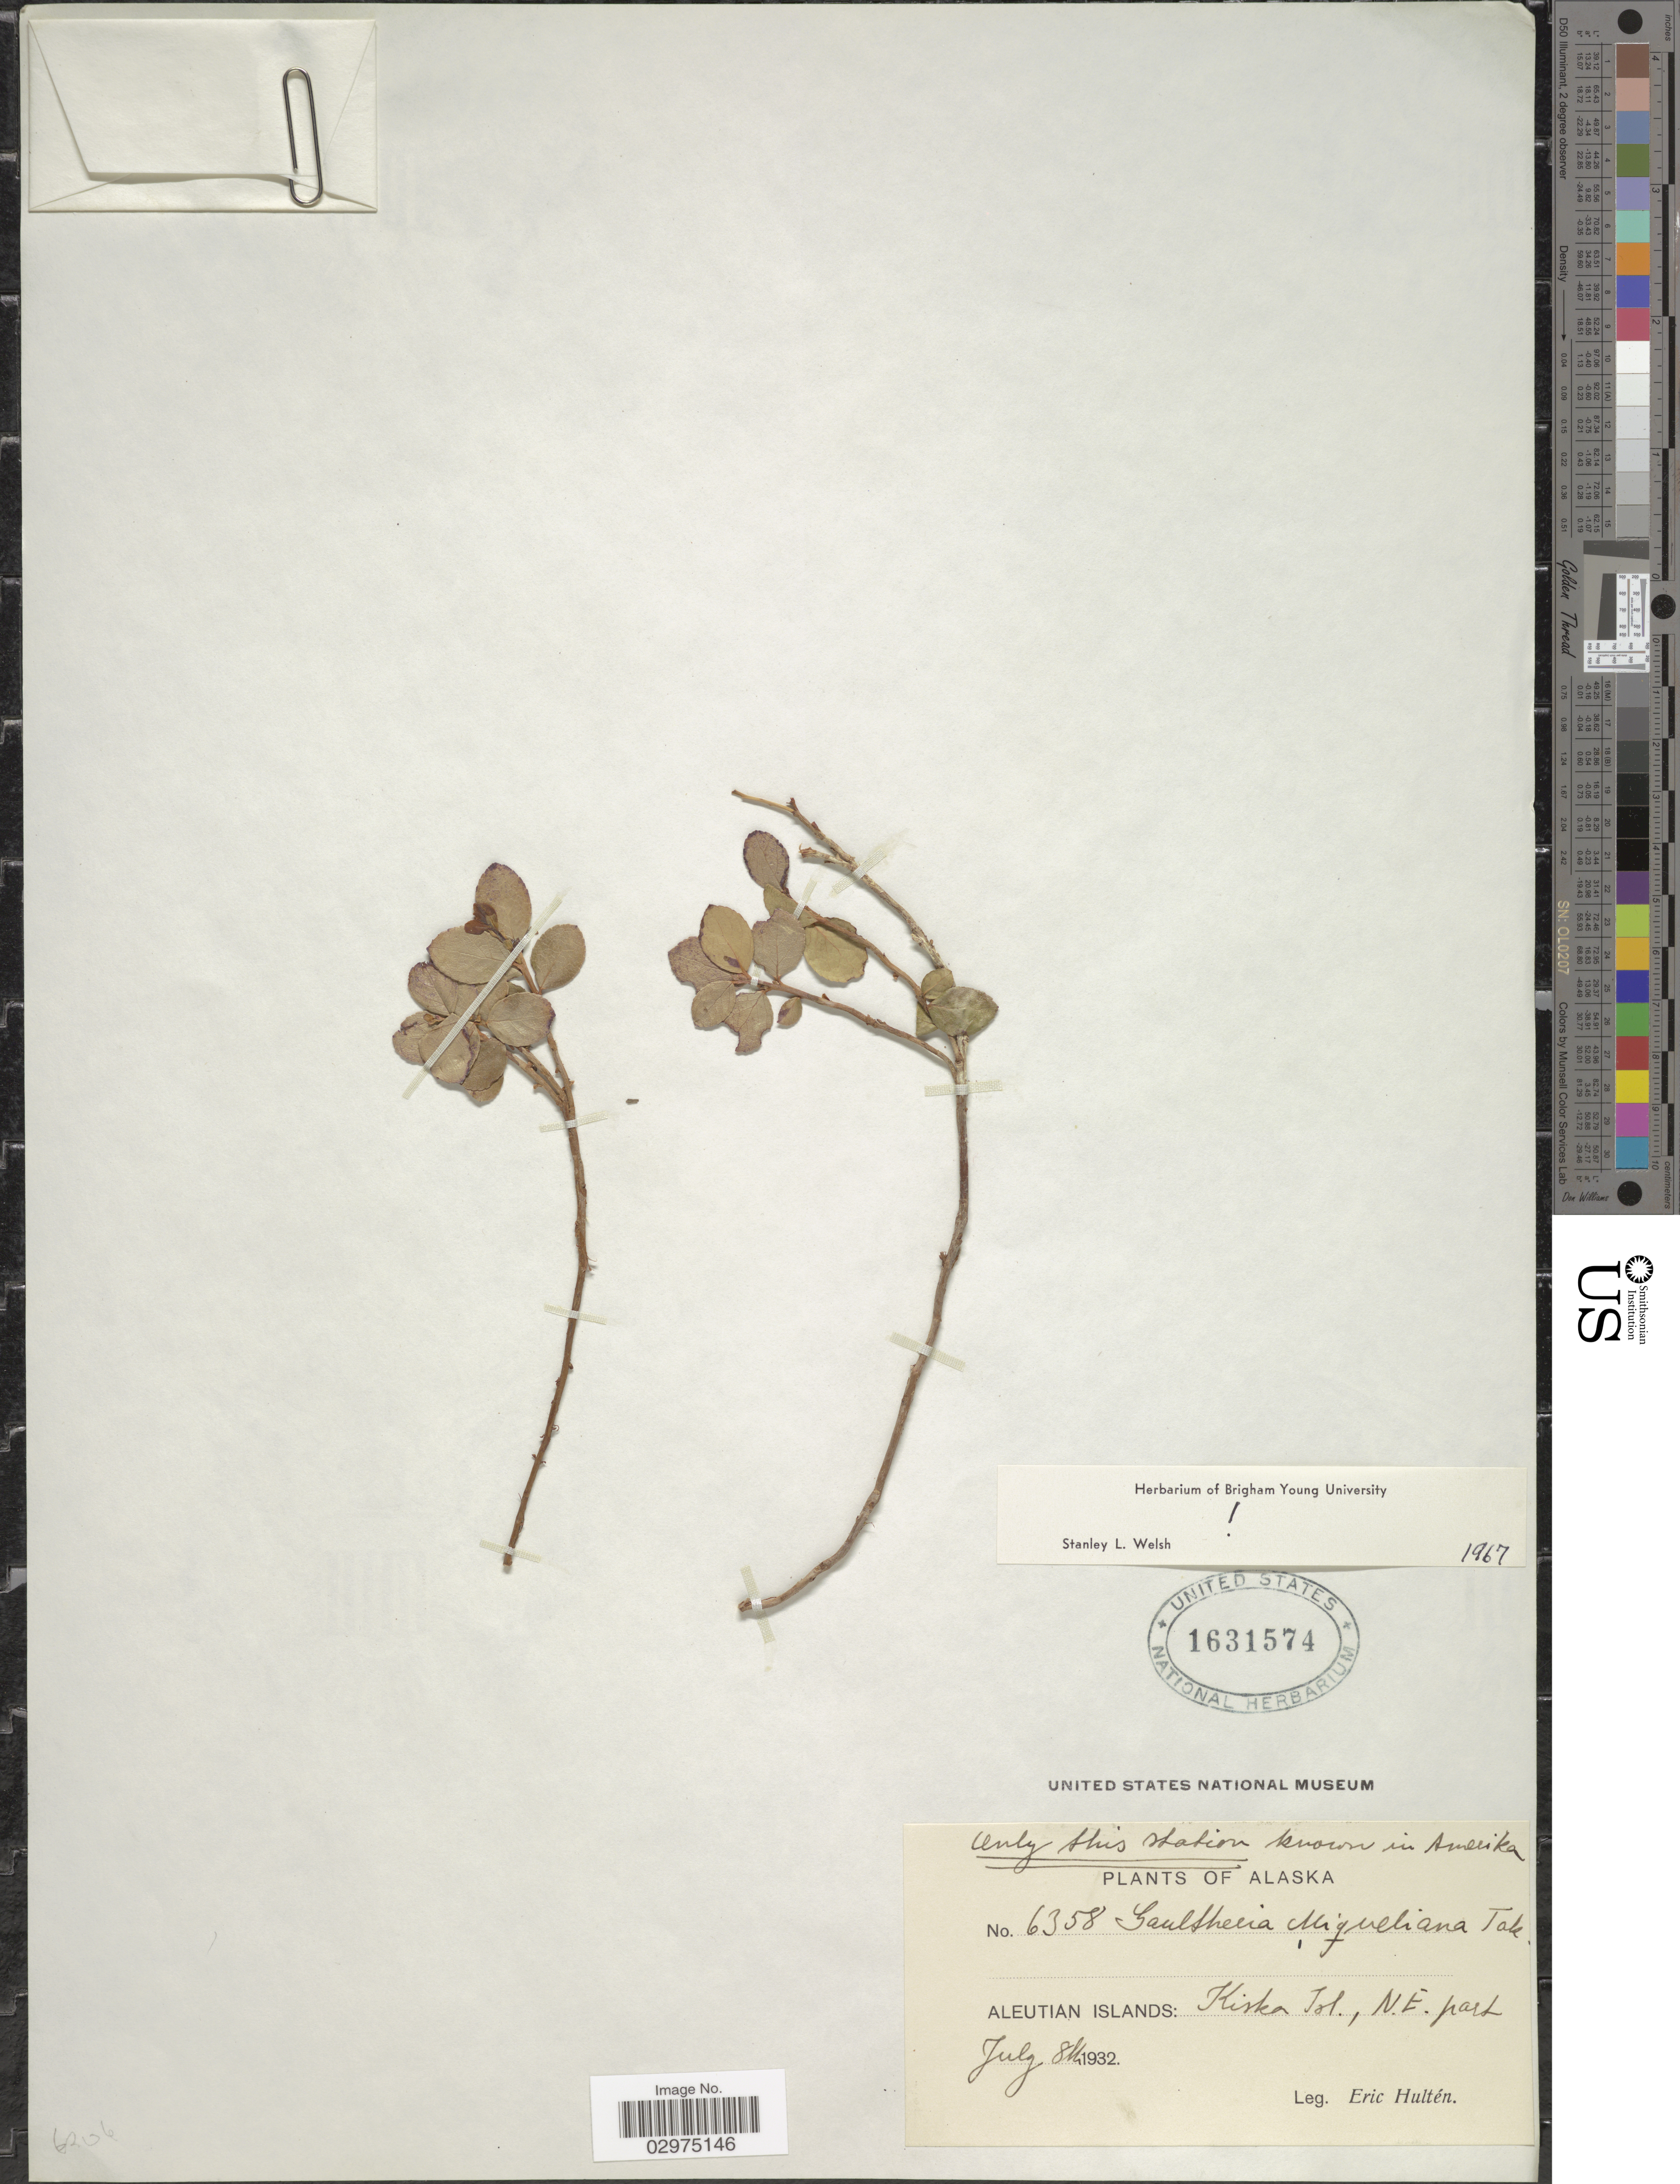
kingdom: Plantae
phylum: Tracheophyta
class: Magnoliopsida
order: Ericales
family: Ericaceae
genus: Gaultheria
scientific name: Gaultheria miqueliana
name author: Takeda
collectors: E. G. Hultén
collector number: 6358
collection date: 1932-07-08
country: United States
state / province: Alaska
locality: Aleutian Islands: Kiska Isl., N.E. part.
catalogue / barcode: US 1631574